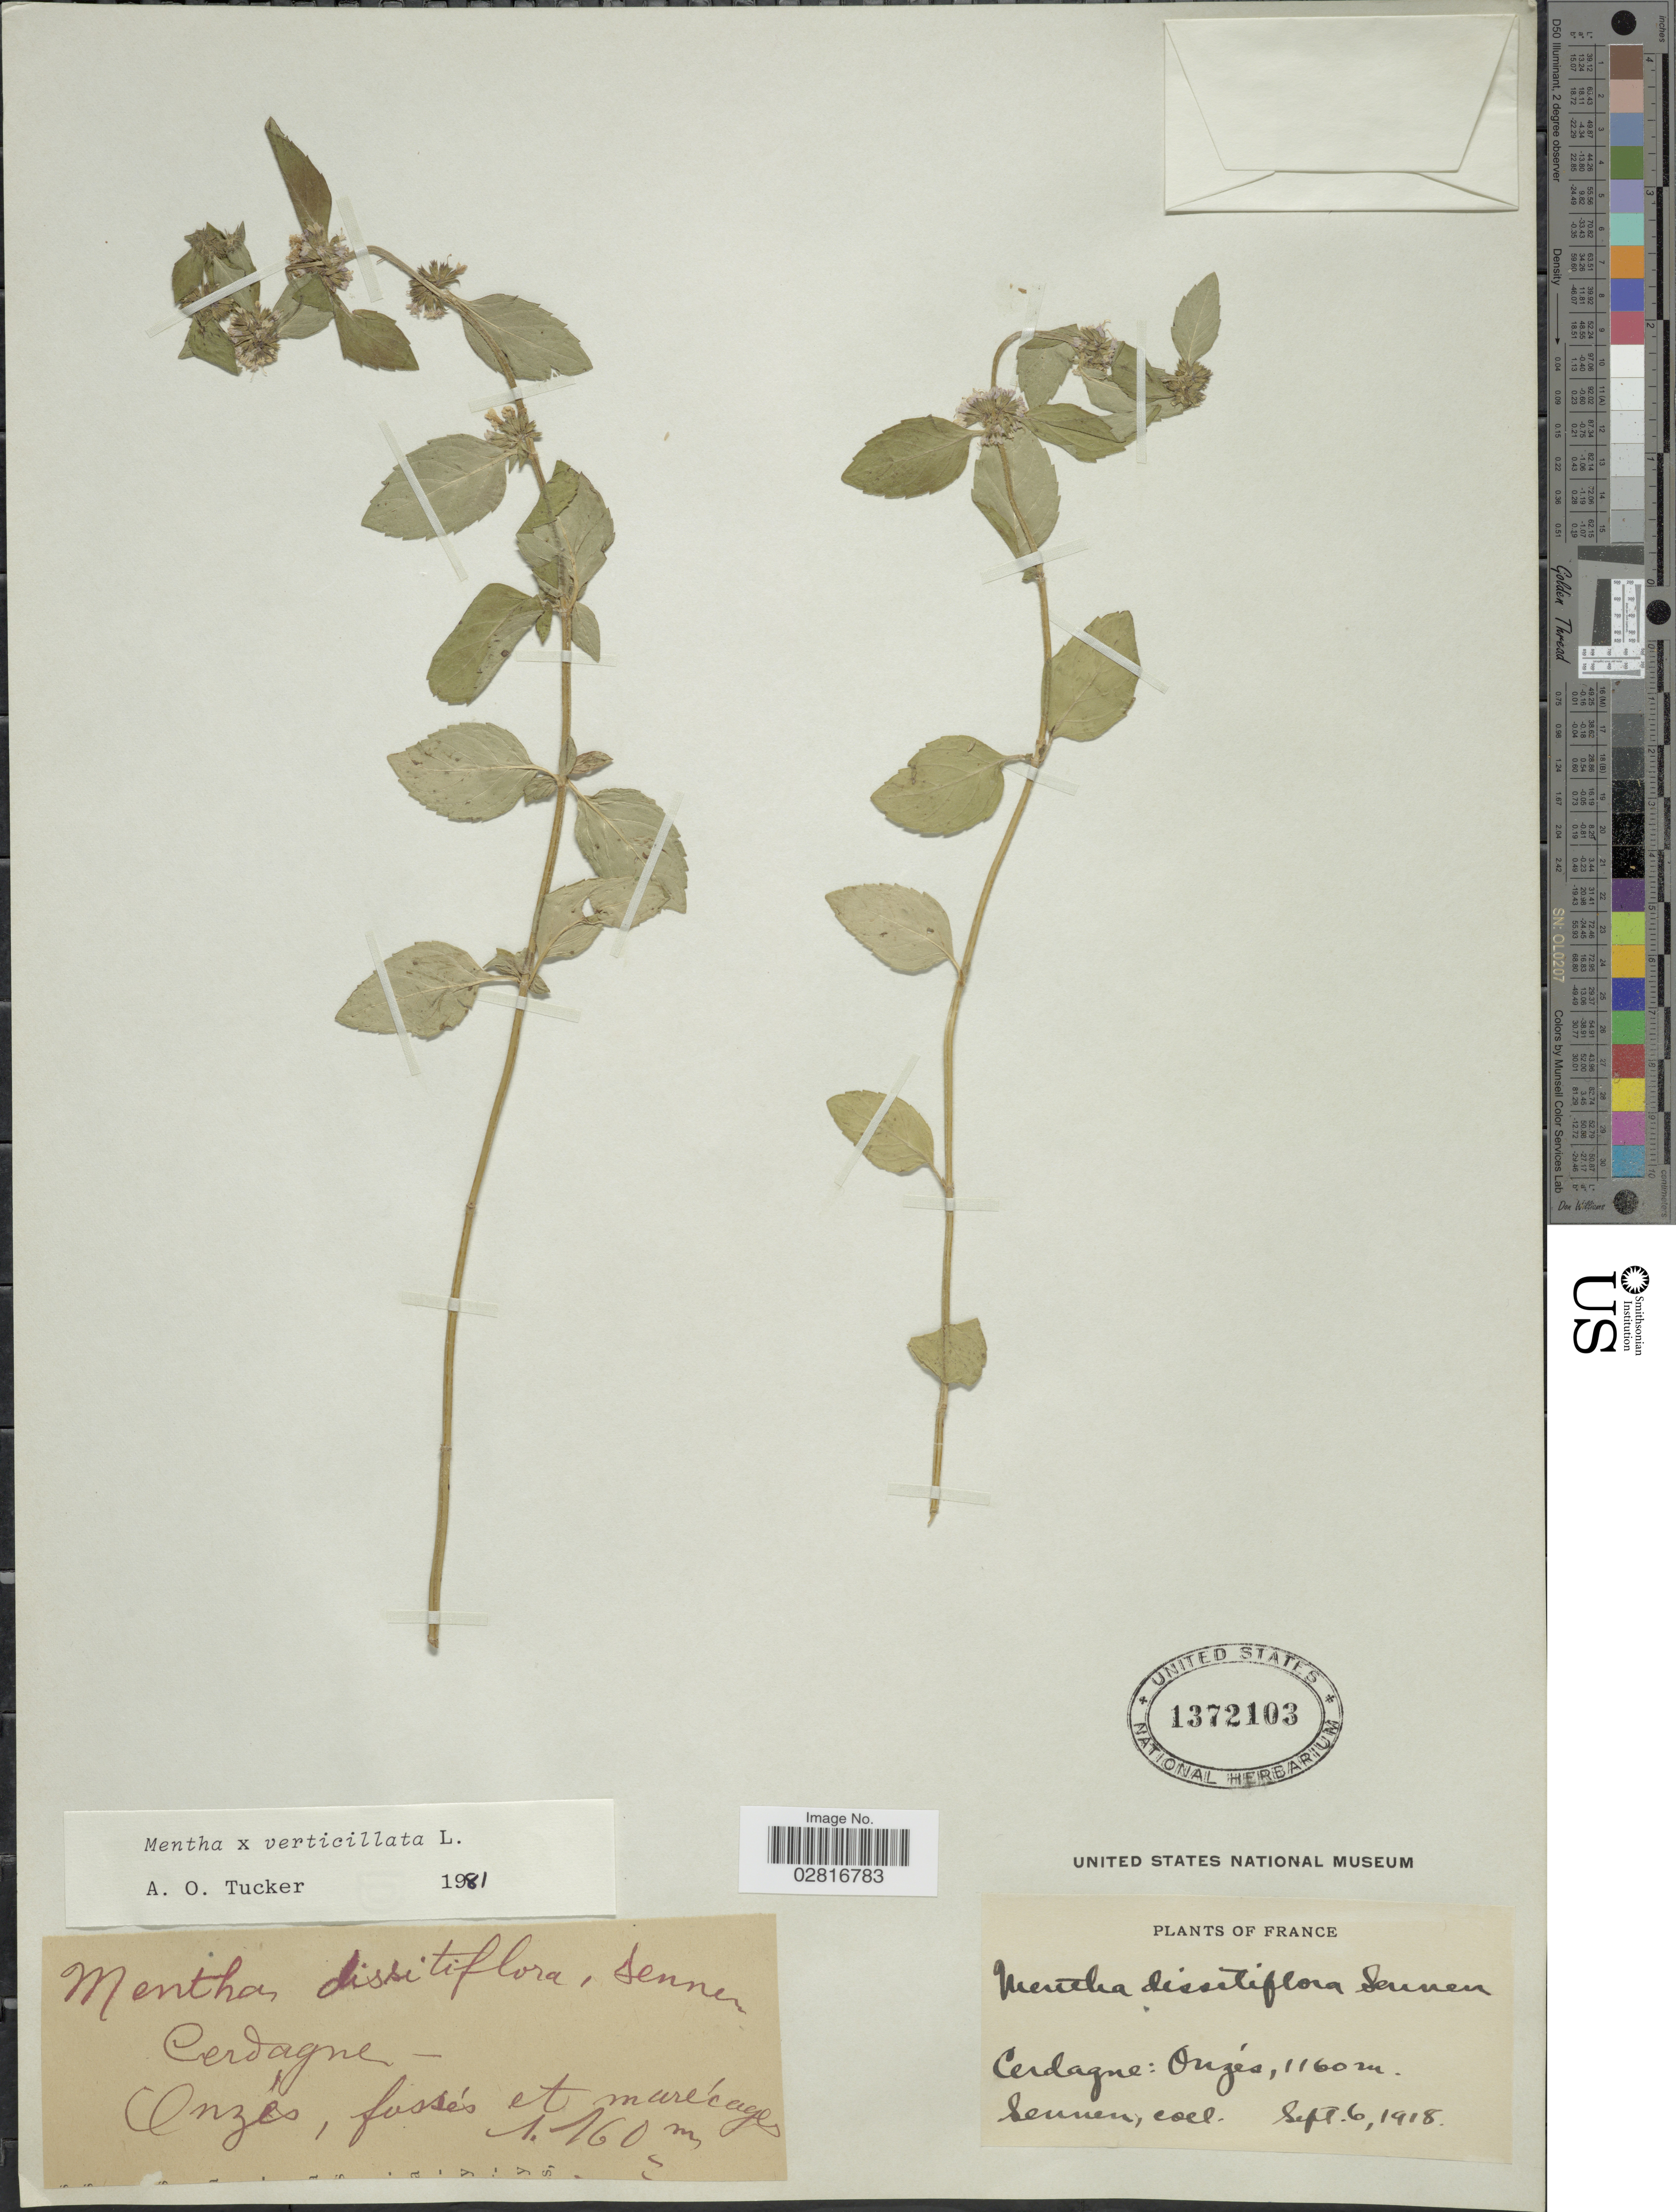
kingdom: Plantae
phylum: Tracheophyta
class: Magnoliopsida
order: Lamiales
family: Lamiaceae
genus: Mentha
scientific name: Mentha x verticillata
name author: L.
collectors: E. Sennen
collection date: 1918-09-06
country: Spain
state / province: Islas Baleares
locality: Cerdagne: Onzés.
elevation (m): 1160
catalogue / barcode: US 1372103